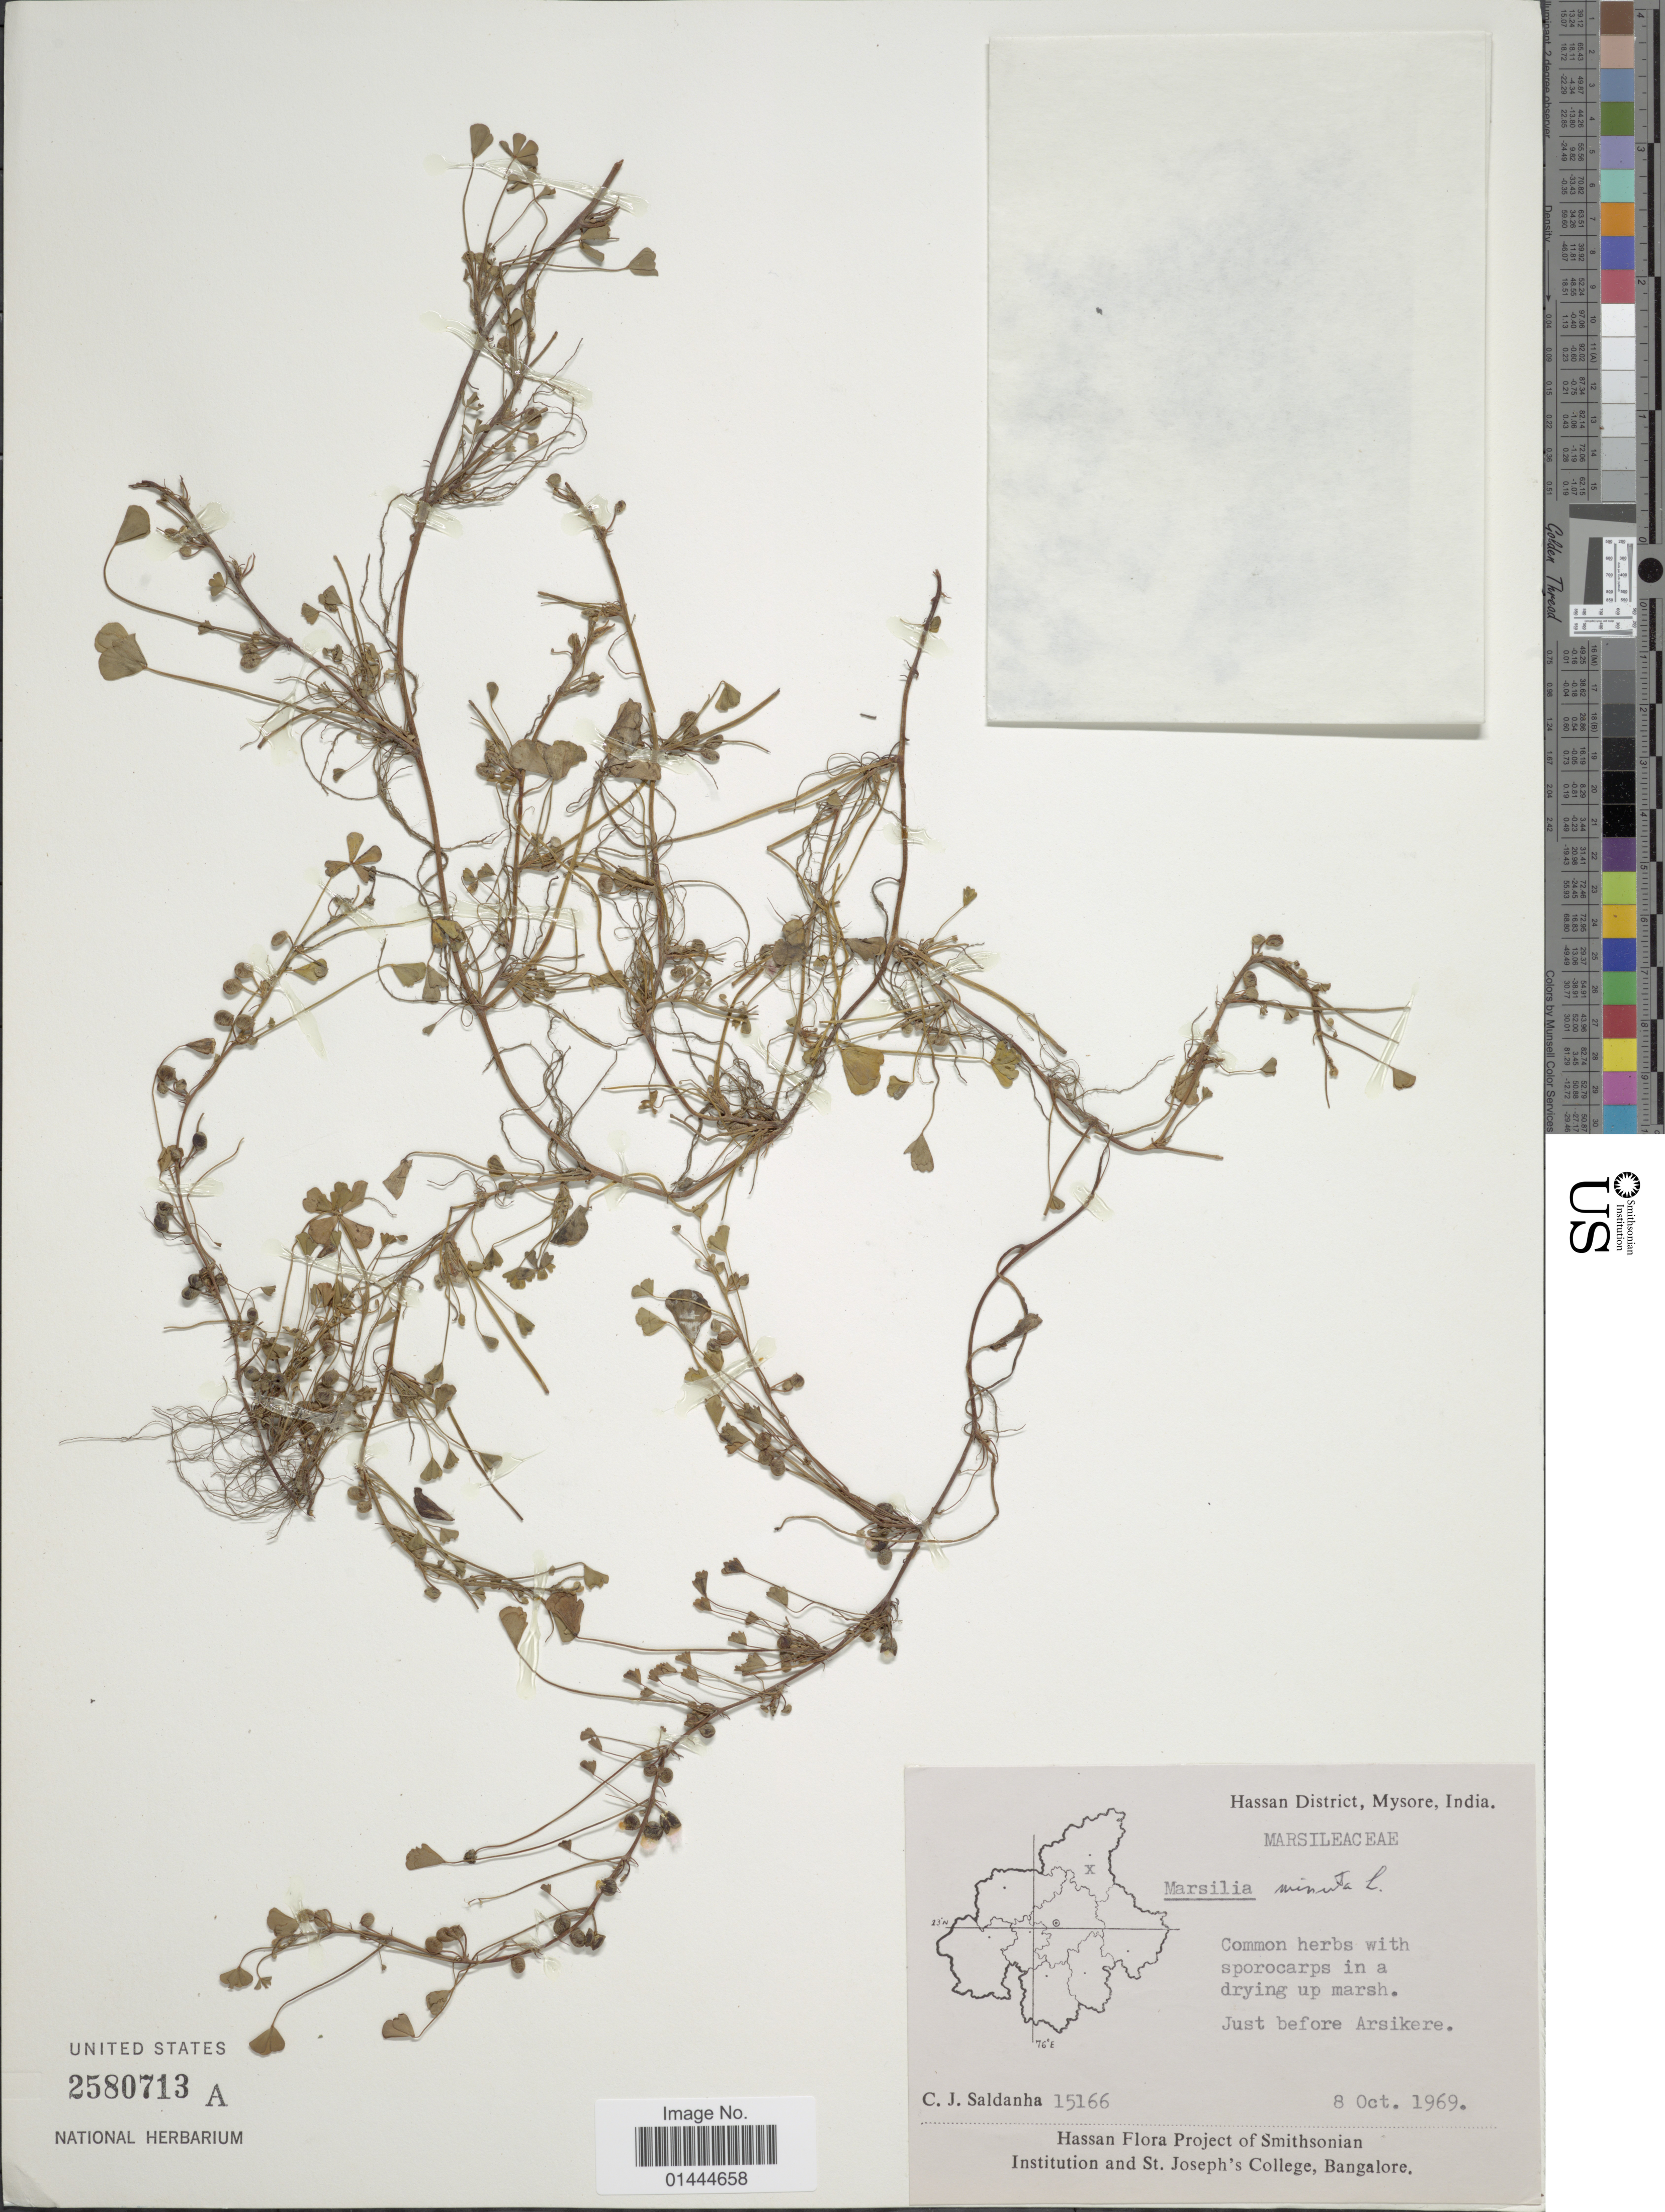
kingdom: Plantae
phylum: Tracheophyta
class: Polypodiopsida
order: Salviniales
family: Marsileaceae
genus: Marsilea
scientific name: Marsilea minuta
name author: L.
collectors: C. J. Saldanha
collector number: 15166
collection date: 1969-10-08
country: India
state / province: Karnataka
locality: Hassan District, Mysore, just before Arsikere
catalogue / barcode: US 2580713A